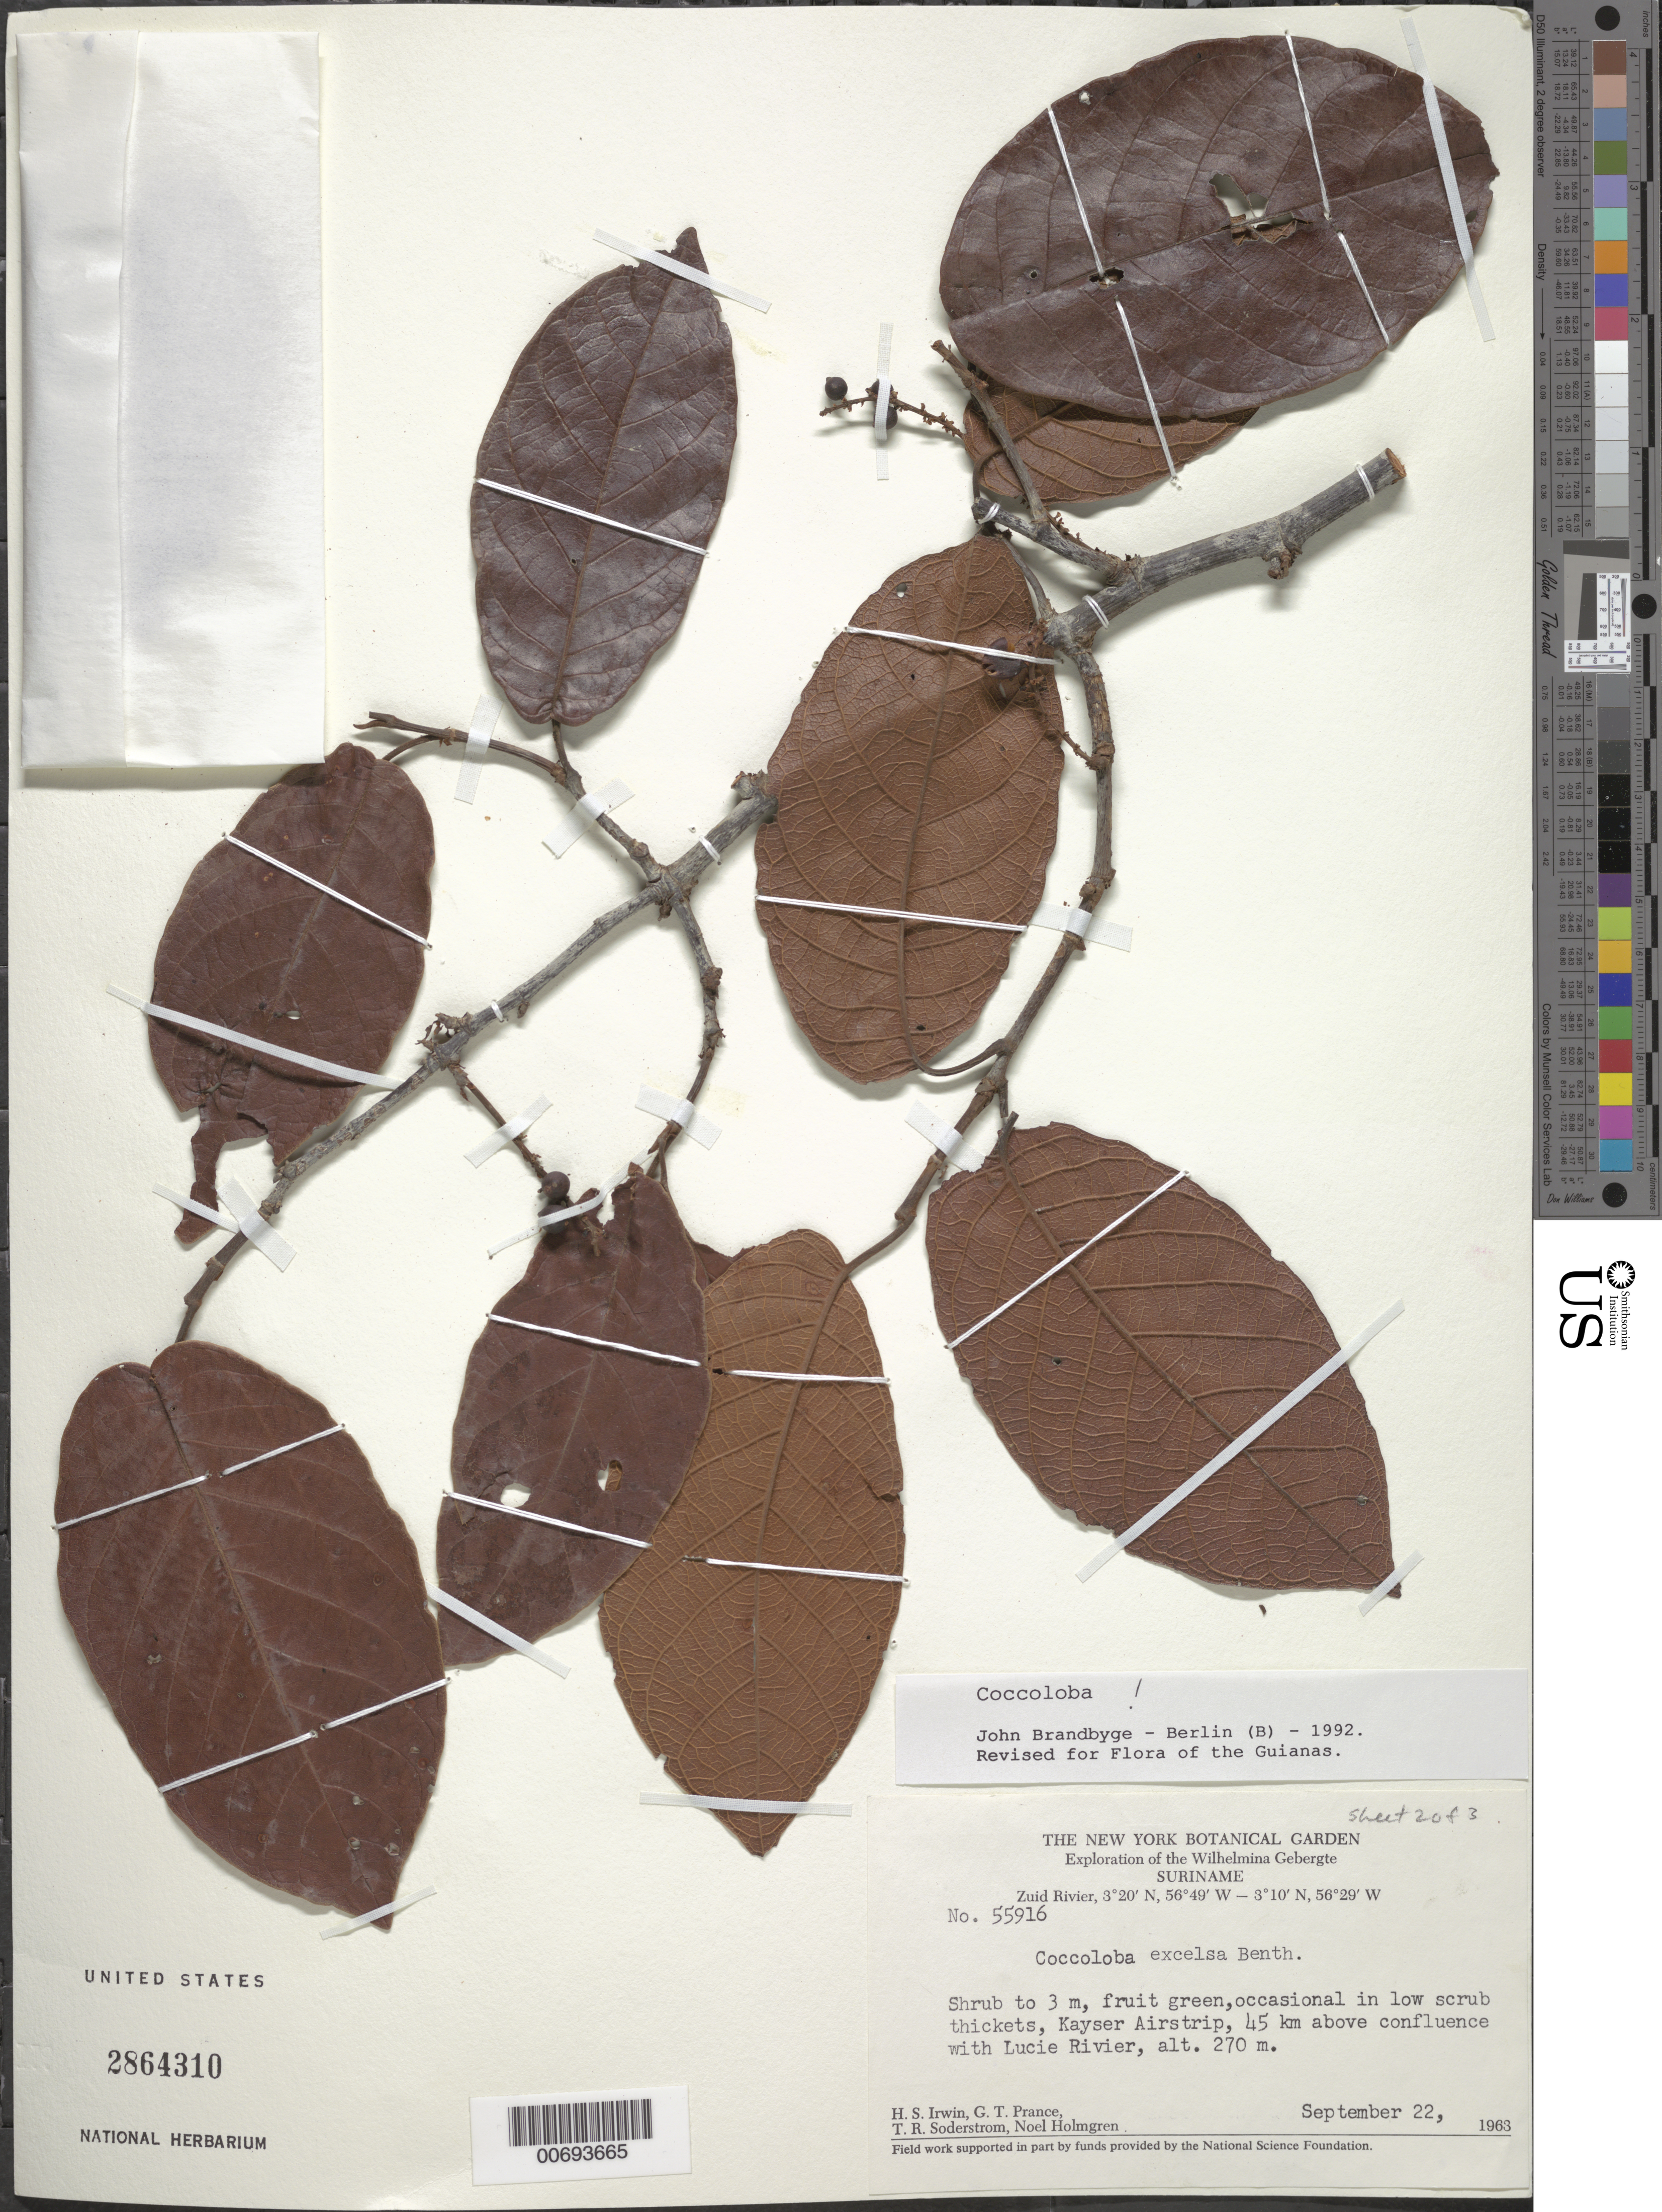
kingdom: Plantae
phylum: Tracheophyta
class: Magnoliopsida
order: Caryophyllales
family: Polygonaceae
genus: Coccoloba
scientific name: Coccoloba excelsa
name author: Benth.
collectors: H. Irwin, G. T. Prance, T. R. Soderstrom & N. H. Holmgren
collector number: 55916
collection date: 1963-09-22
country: Suriname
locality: Wilhelmina Gebergte. Zuid Rivier. Kayser Airstrip, 45 km above confluence with Lucie Rivier.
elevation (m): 270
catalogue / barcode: US 2864310